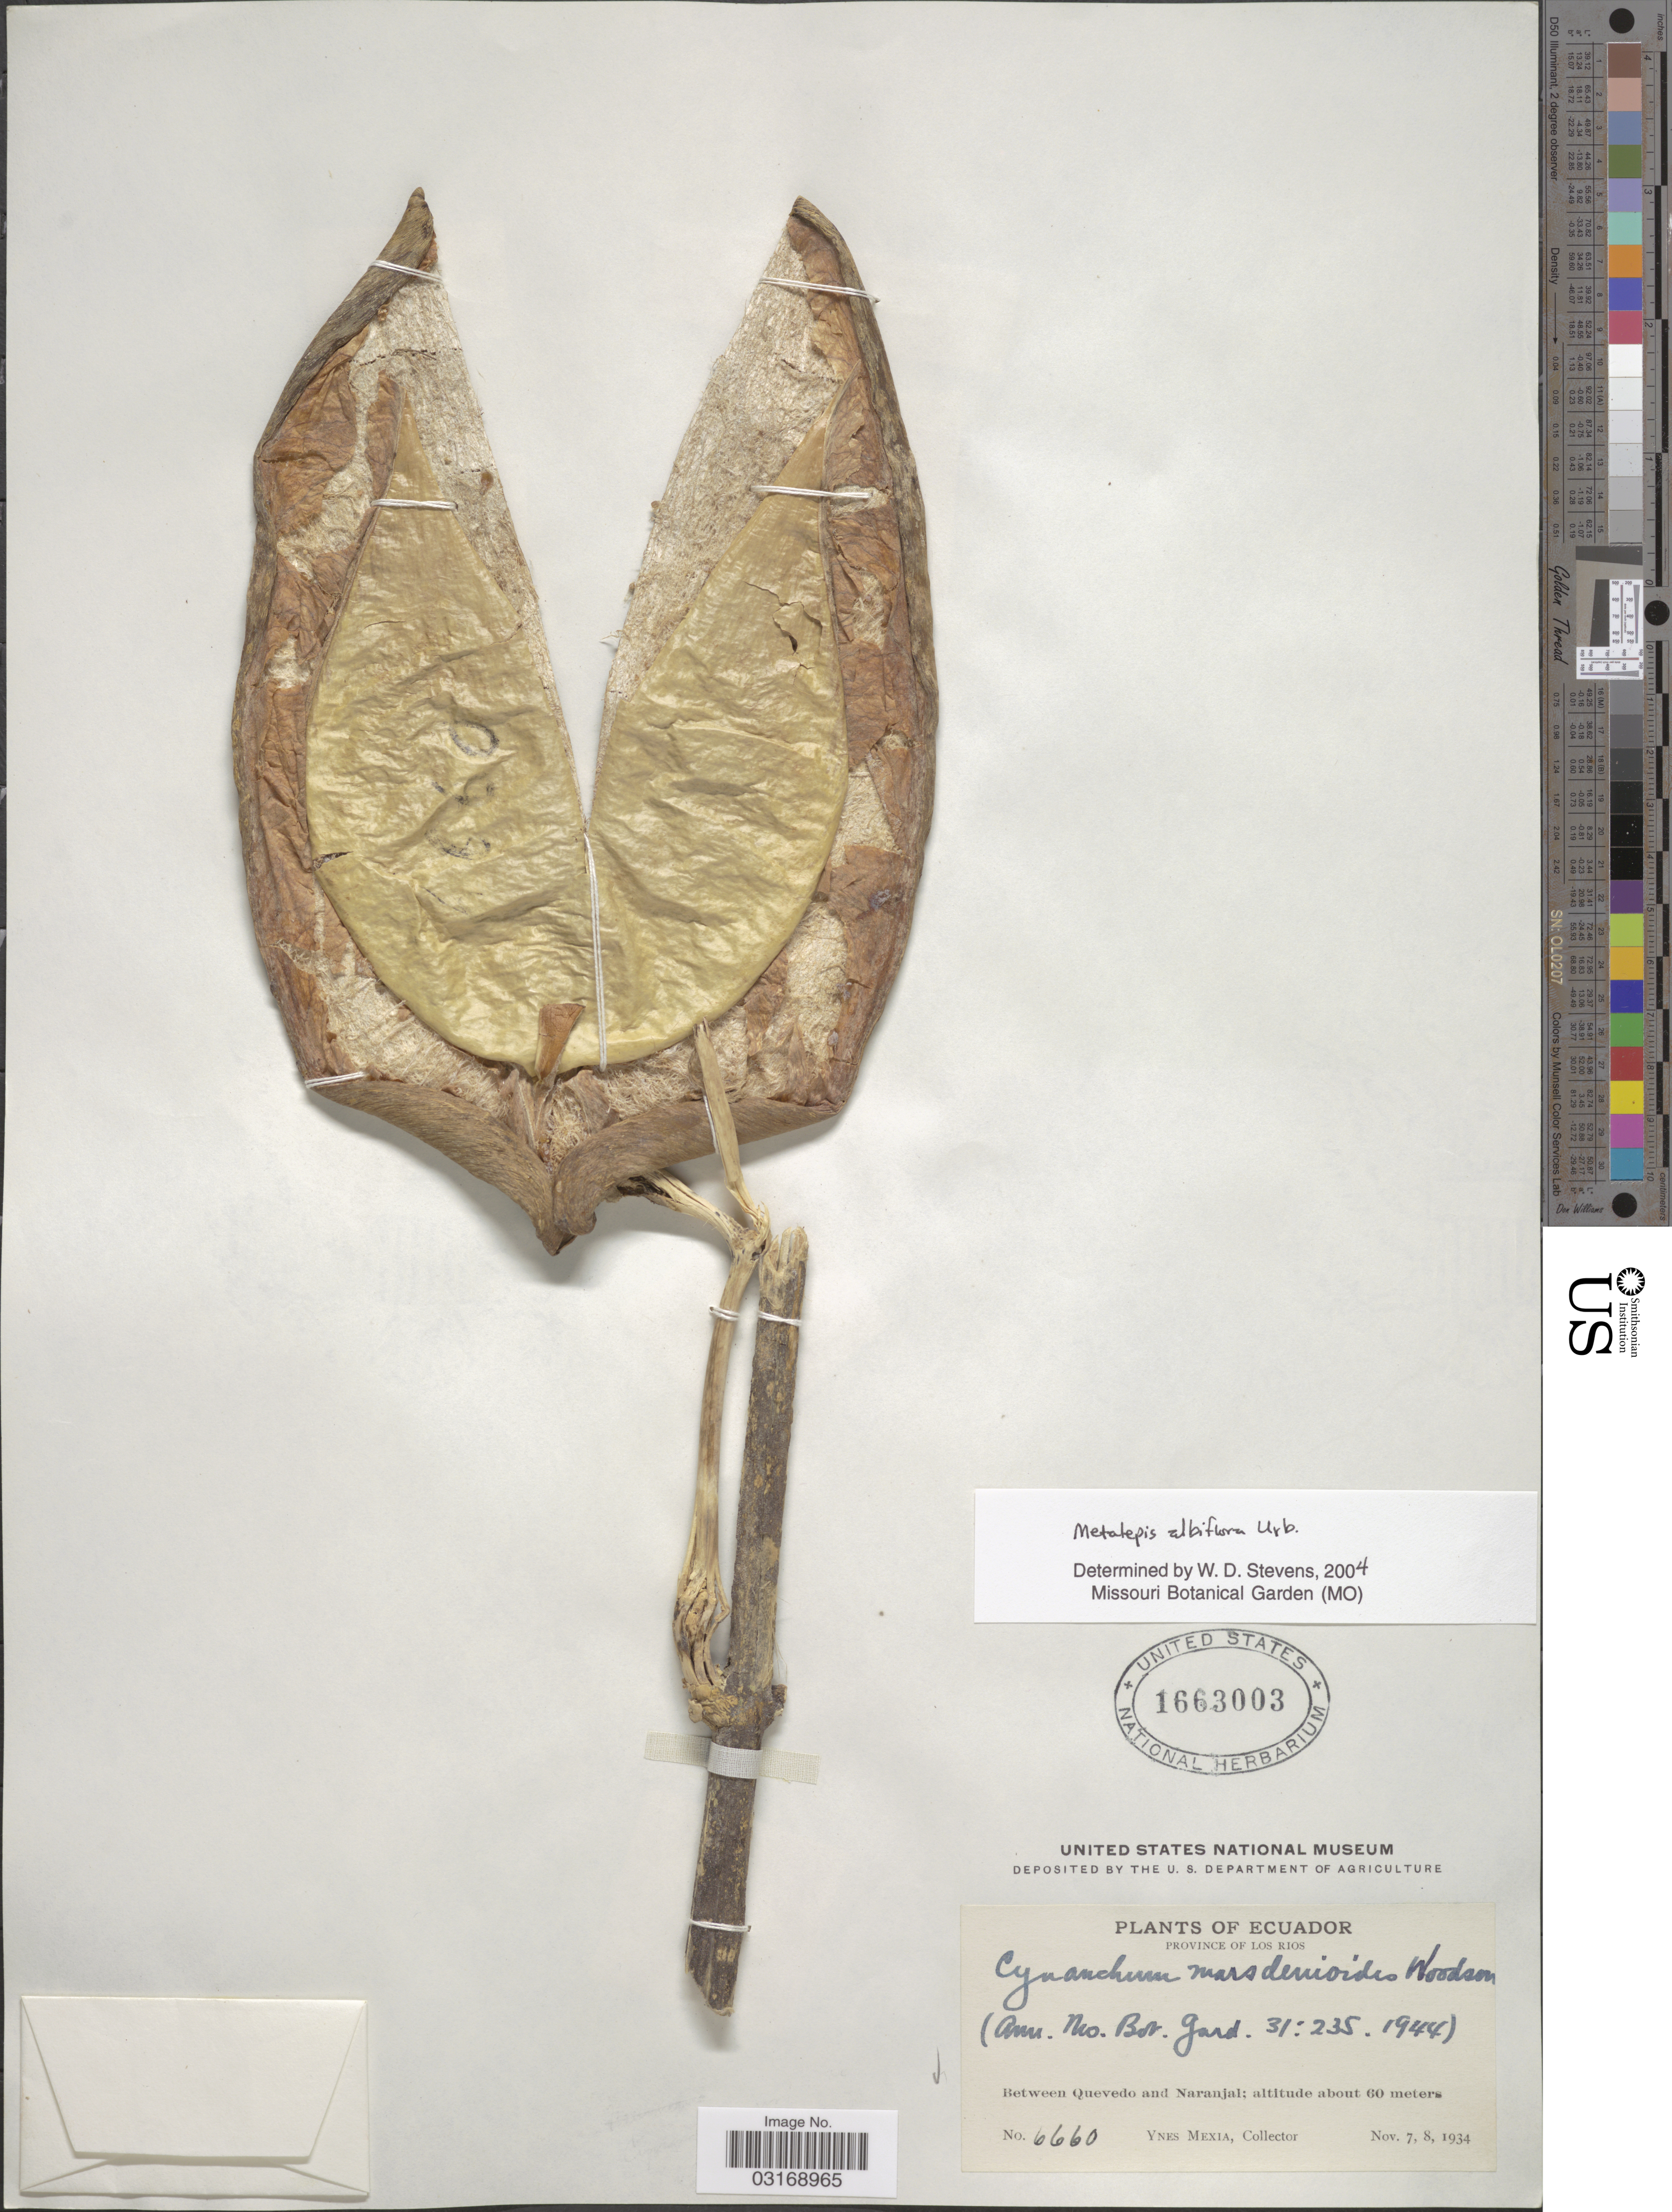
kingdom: Plantae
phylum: Tracheophyta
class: Magnoliopsida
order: Gentianales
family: Apocynaceae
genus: Metalepis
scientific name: Metalepis albiflora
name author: Urb.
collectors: Y. Mexia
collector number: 6660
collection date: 1934-11-07/1934-11-08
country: Ecuador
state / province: Los Ríos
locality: Between Quevedo and Naranjai.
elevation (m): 60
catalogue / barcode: US 1663003